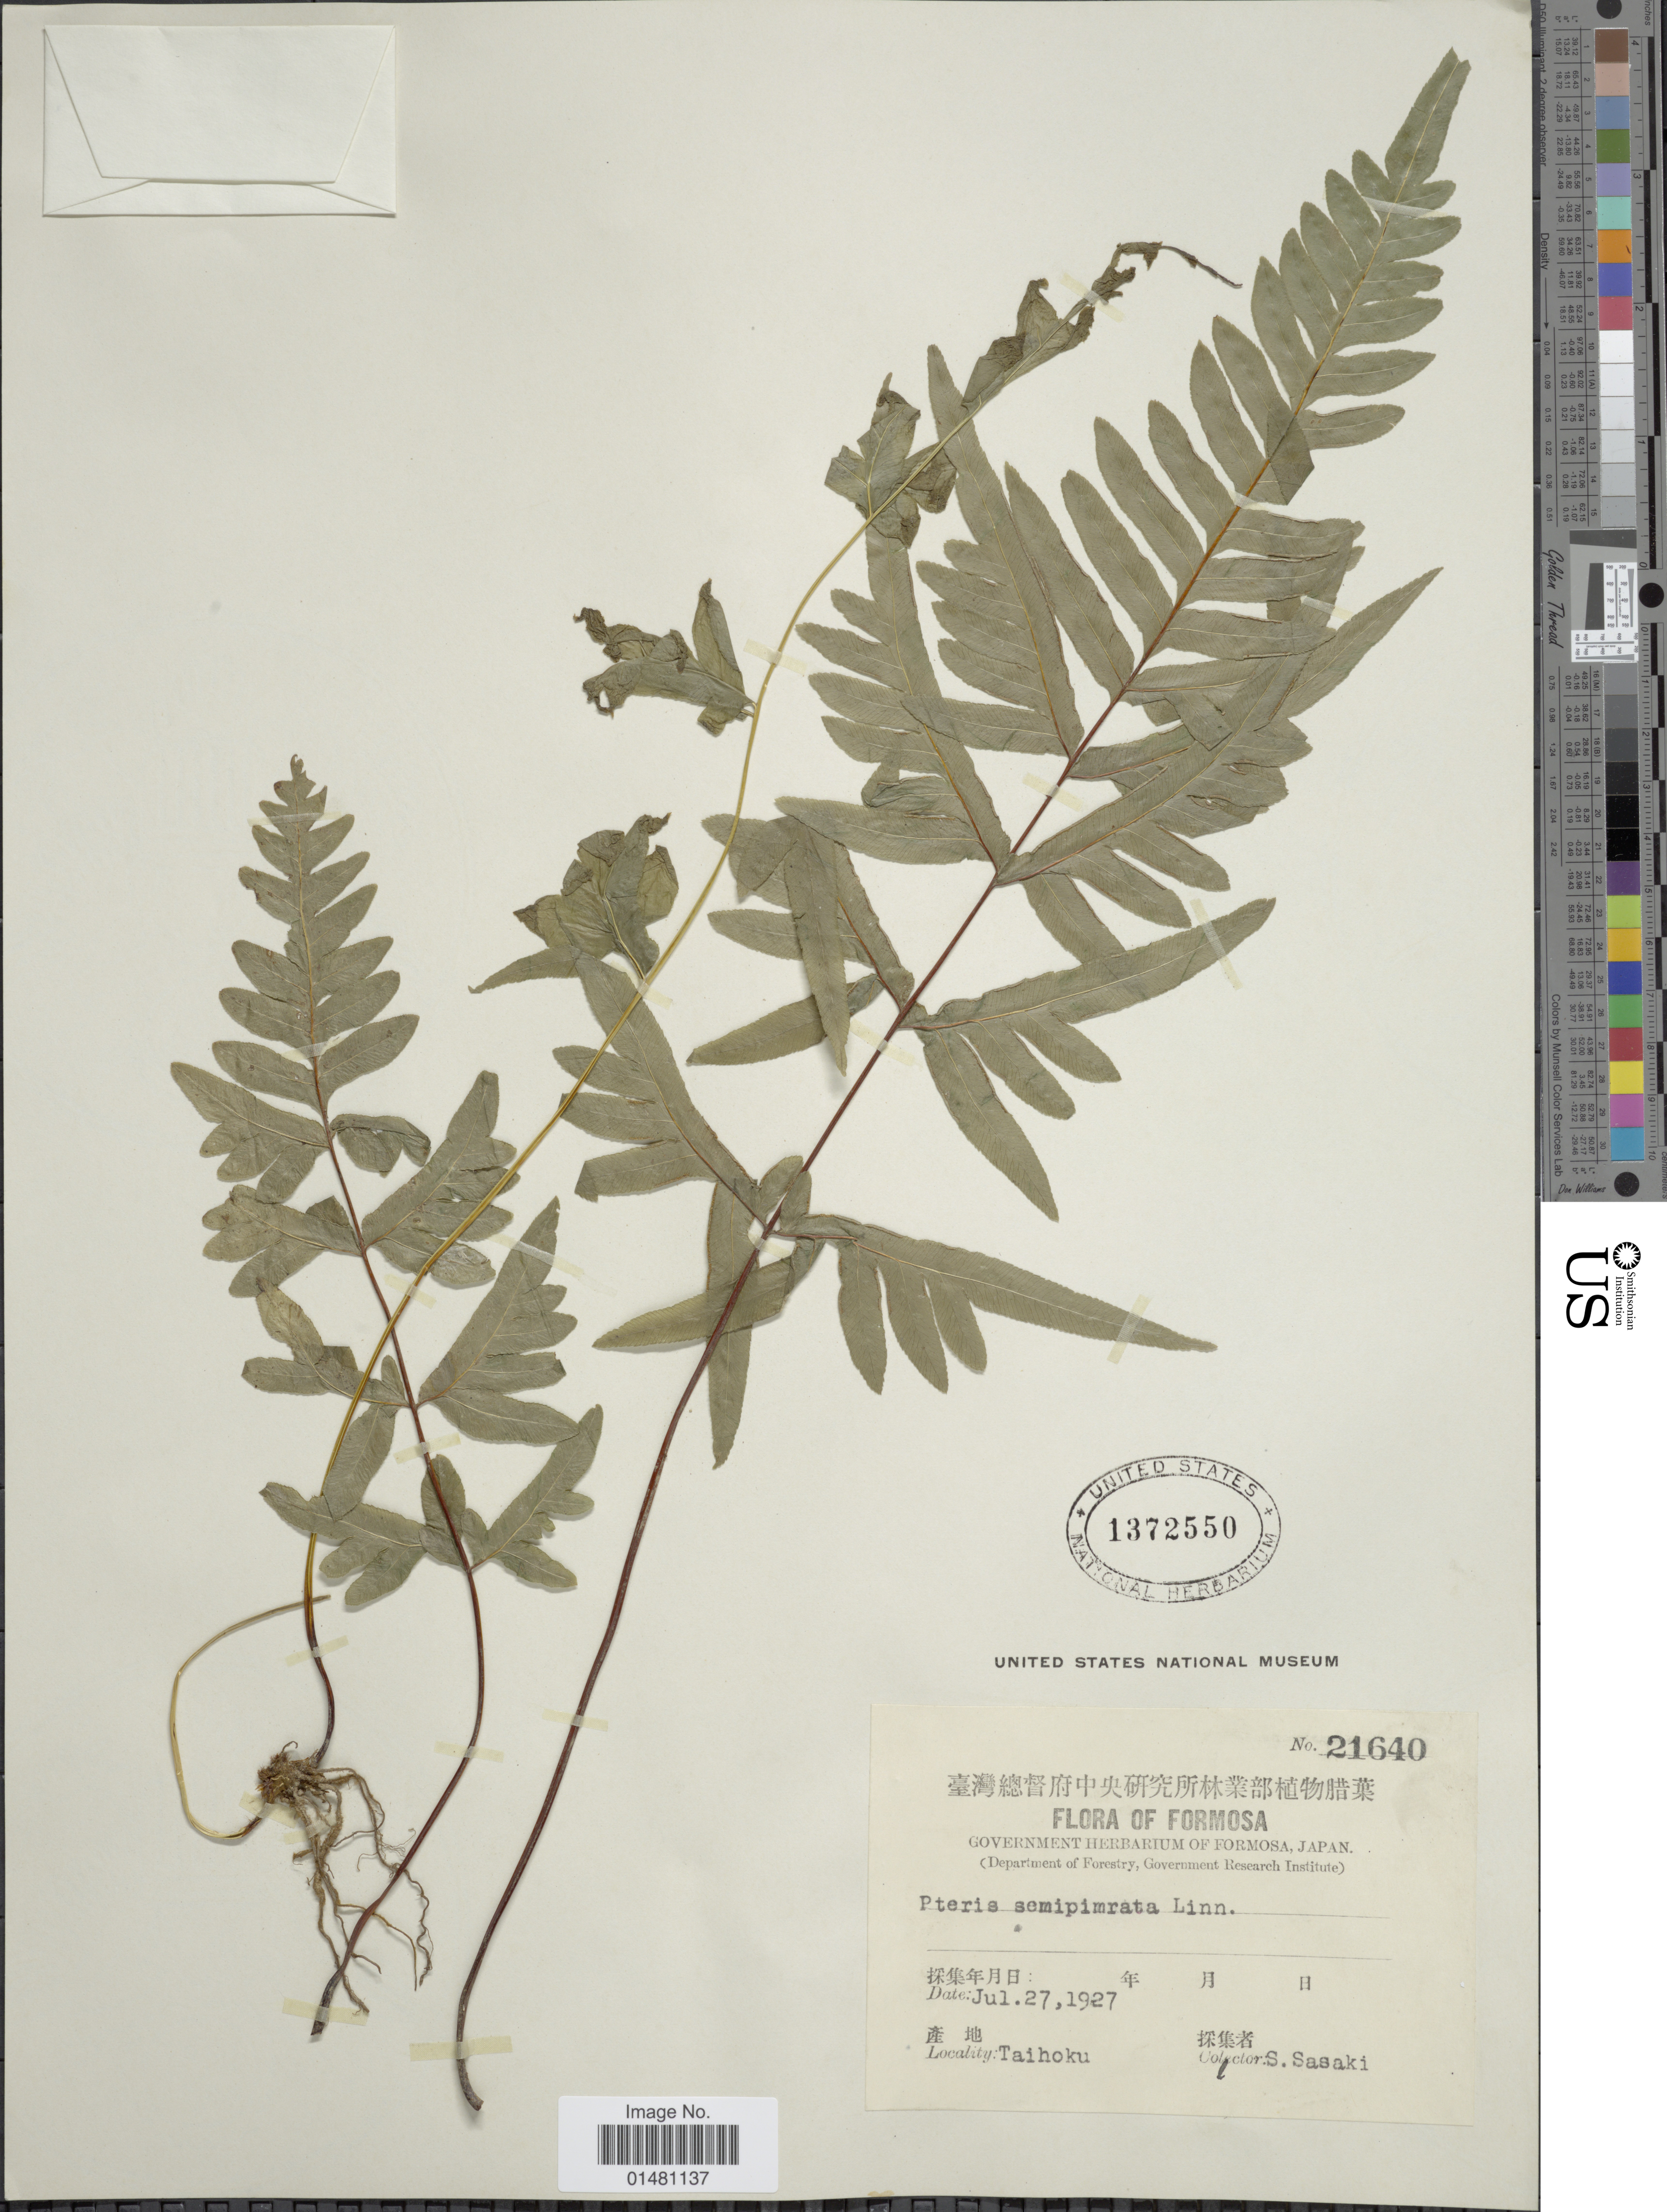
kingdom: Plantae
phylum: Tracheophyta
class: Polypodiopsida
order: Polypodiales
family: Pteridaceae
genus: Pteris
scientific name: Pteris semipinnata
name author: L.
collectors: S. Sasaki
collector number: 21640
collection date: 1927-07-27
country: Taiwan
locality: Taihoku, Formosa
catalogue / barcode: US 1372550